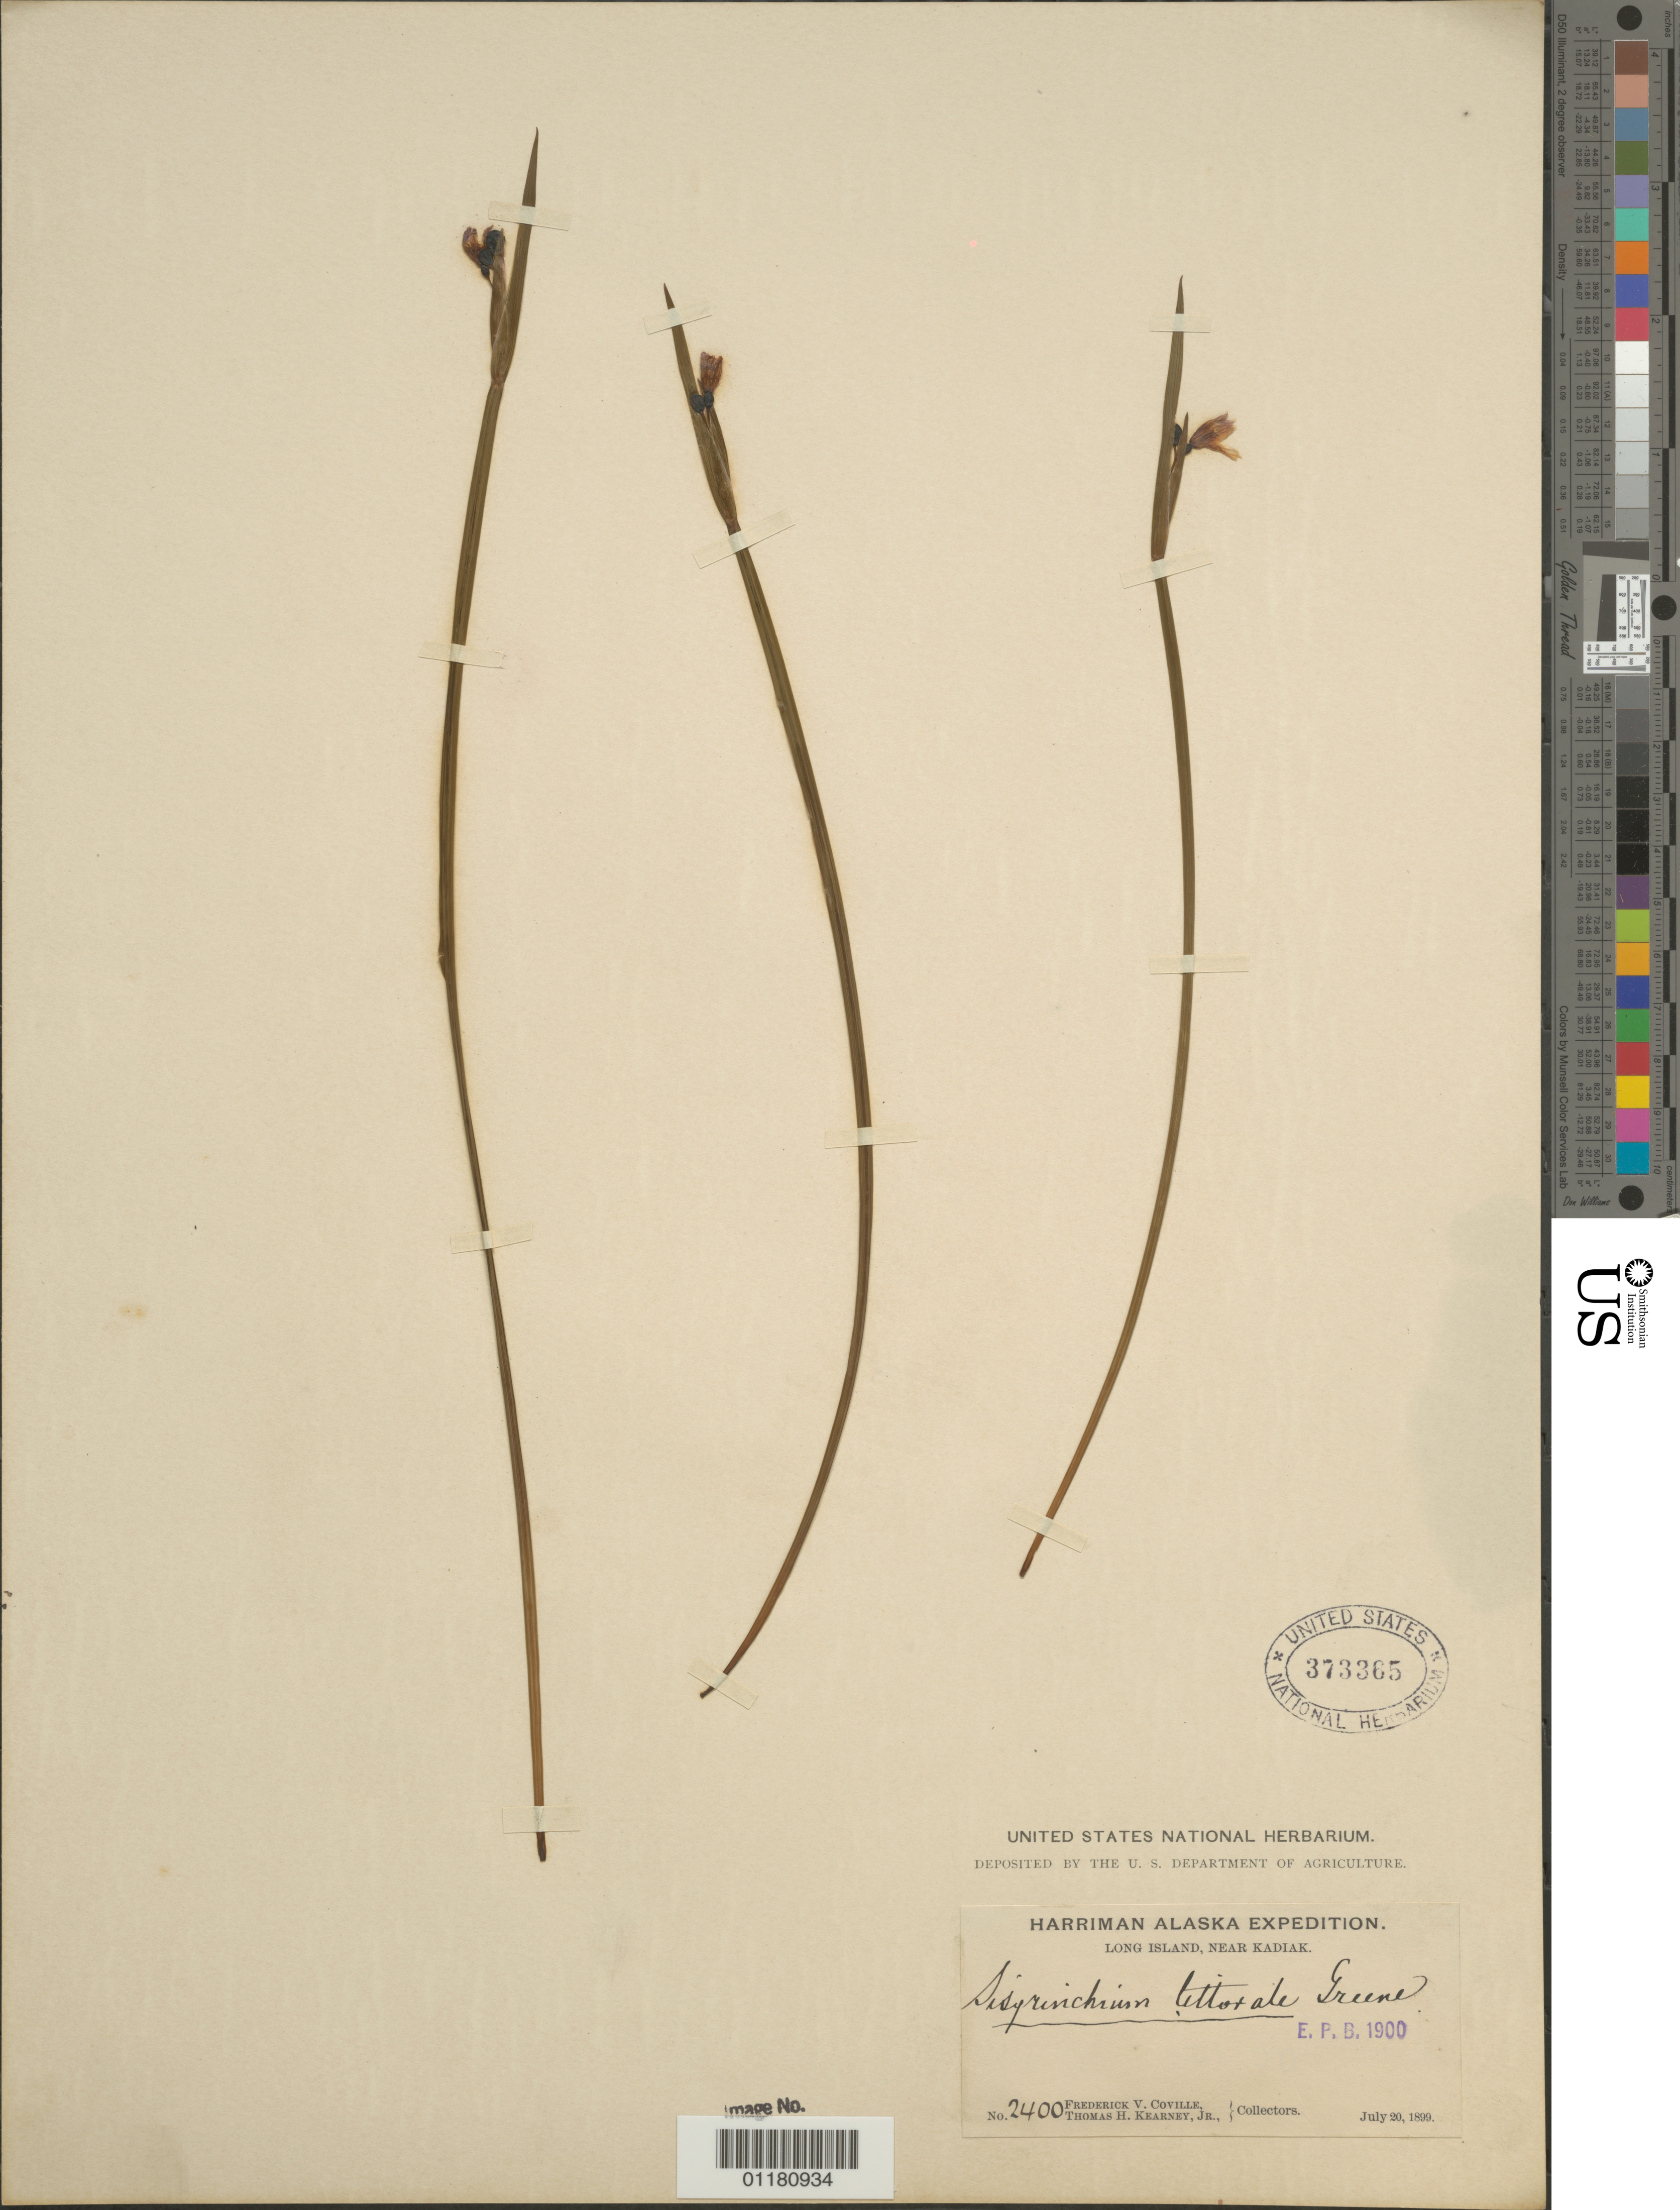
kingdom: Plantae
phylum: Tracheophyta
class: Liliopsida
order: Asparagales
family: Iridaceae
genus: Sisyrinchium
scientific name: Sisyrinchium littorale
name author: Greene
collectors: F. V. Coville & T. H. Kearney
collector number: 2400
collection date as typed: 20 Jul 1899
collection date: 1899-07-20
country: United States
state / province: Alaska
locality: Long Island, near Kadiak.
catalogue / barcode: US 373365